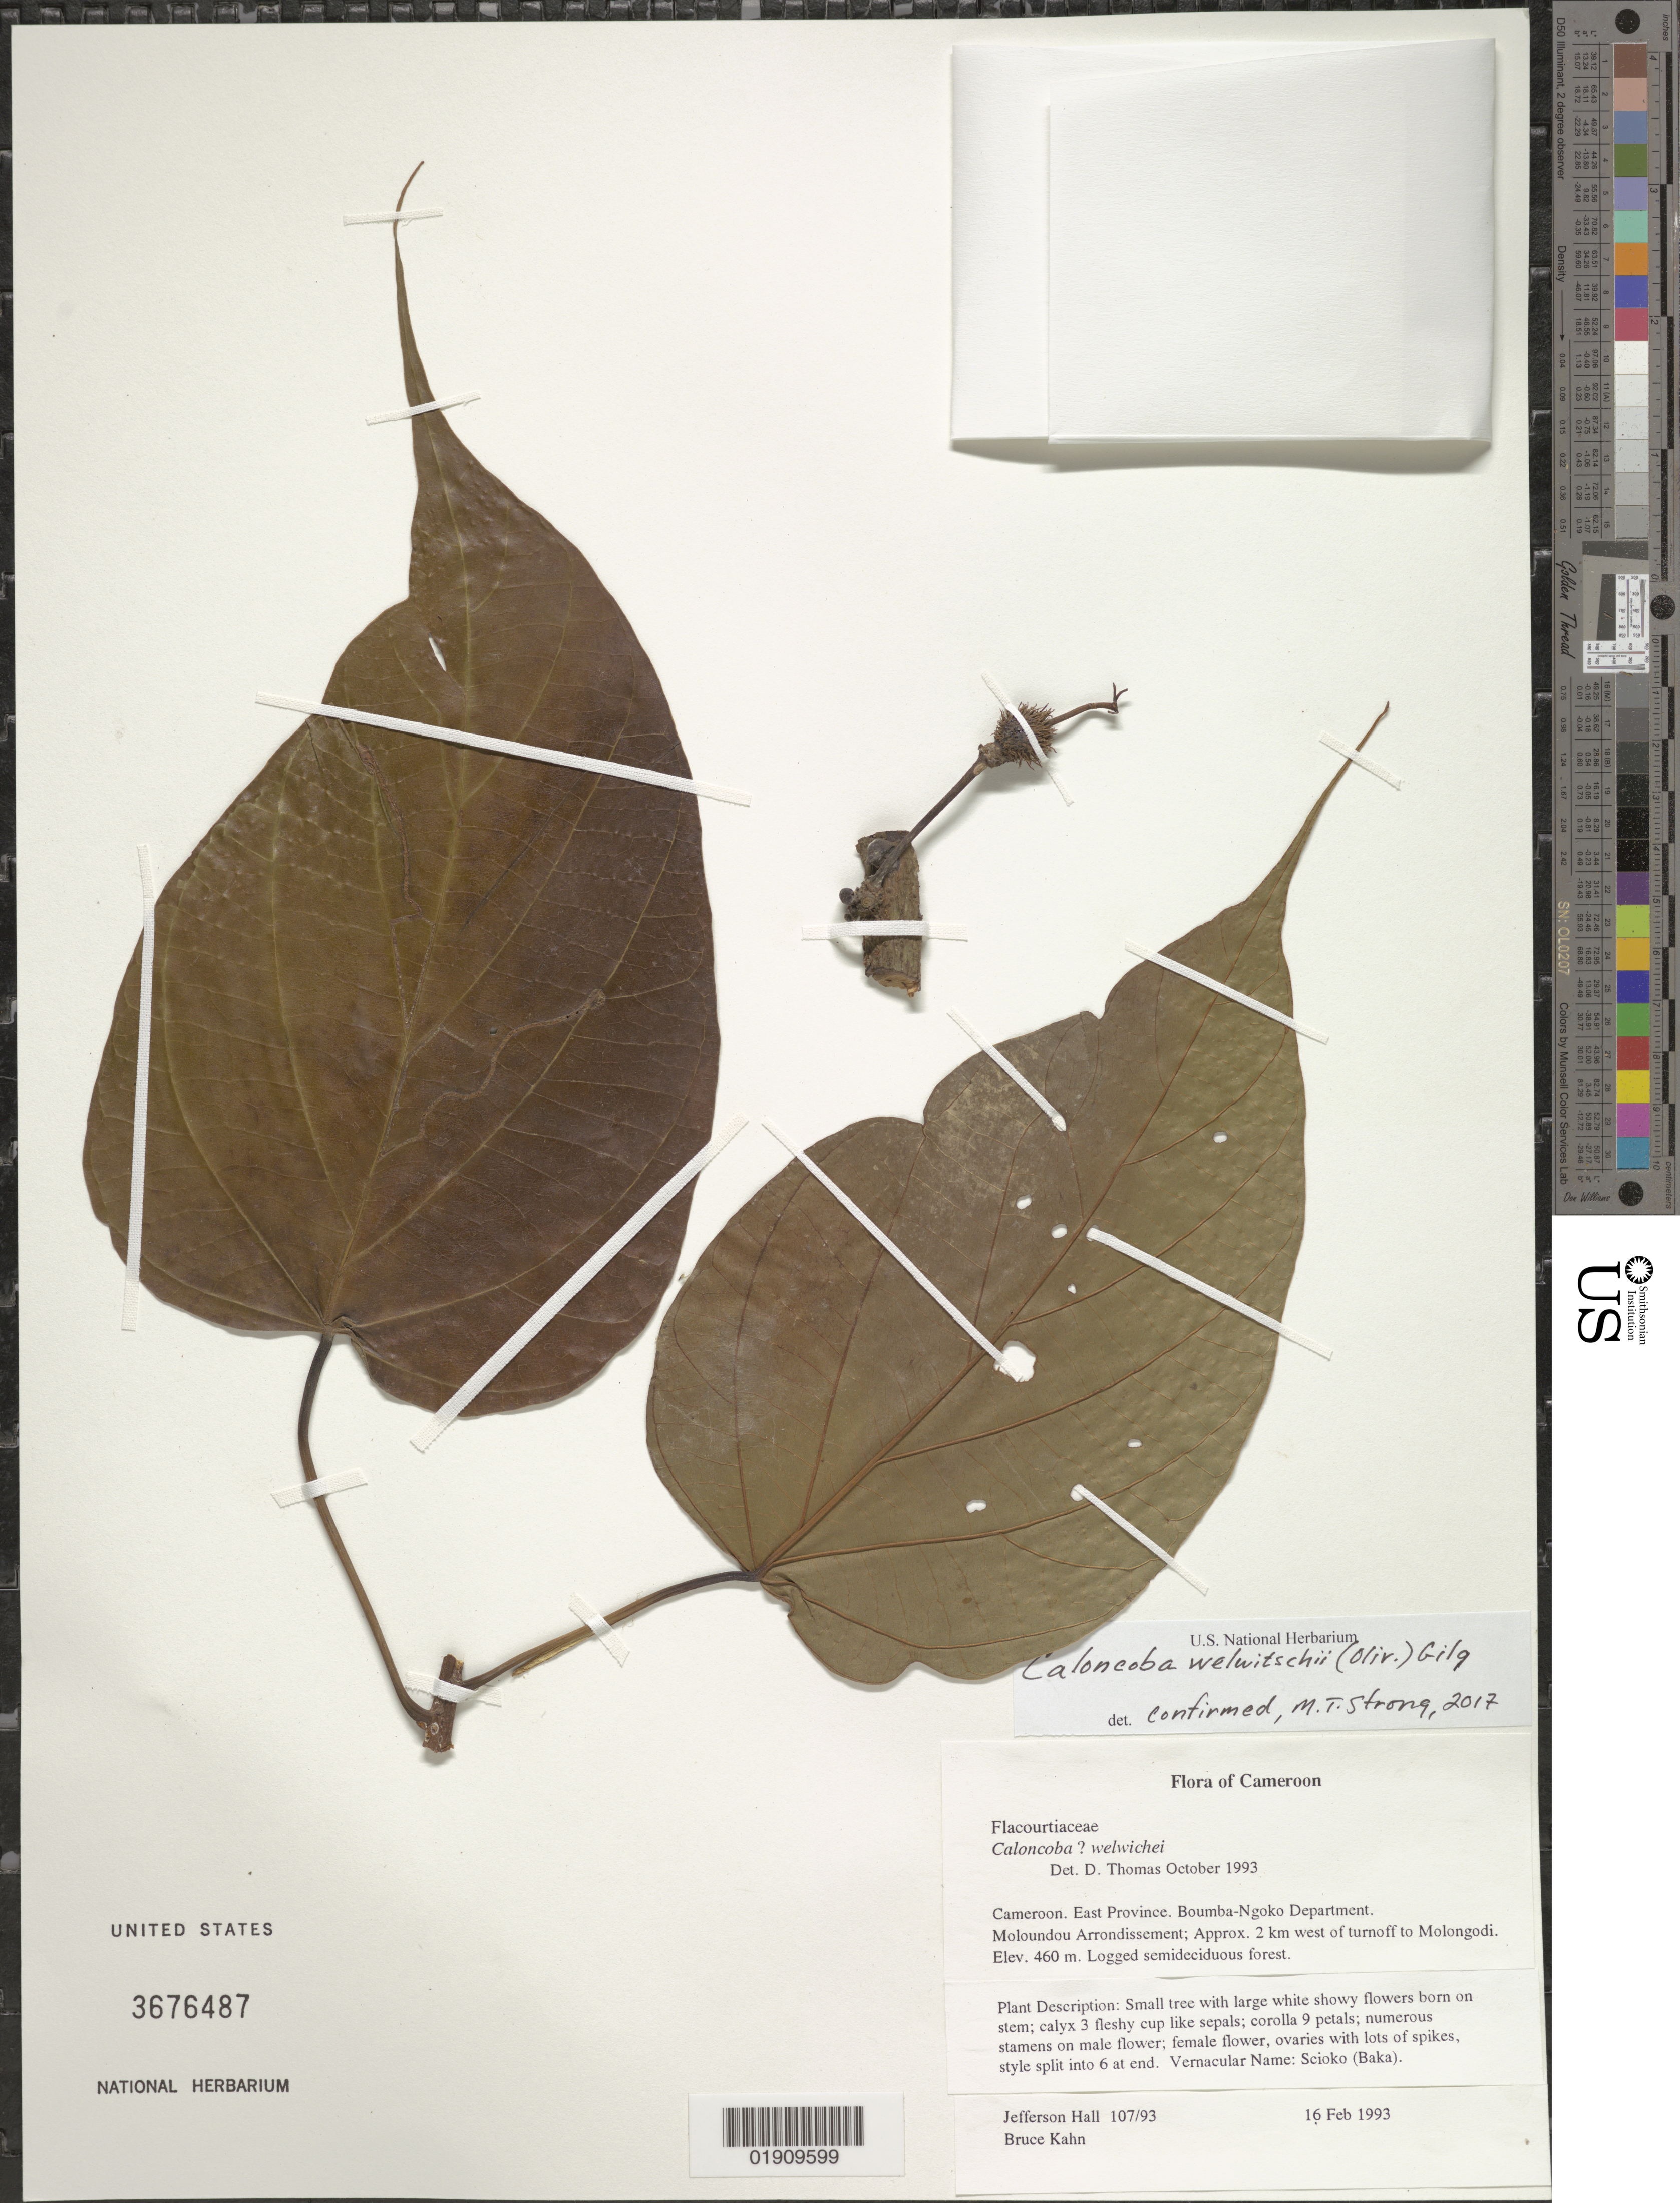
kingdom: Plantae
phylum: Tracheophyta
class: Magnoliopsida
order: Malpighiales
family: Achariaceae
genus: Caloncoba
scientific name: Caloncoba welwitschii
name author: (Oliv.) Gilg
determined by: Thomas, D.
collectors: J. Hall & B. Khan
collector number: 107/93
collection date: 1993-02-16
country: Cameroon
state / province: Est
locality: Boumba-Ngoko Department. Moloundou Arrondissement; Ekounou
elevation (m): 460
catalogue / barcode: US 3676487